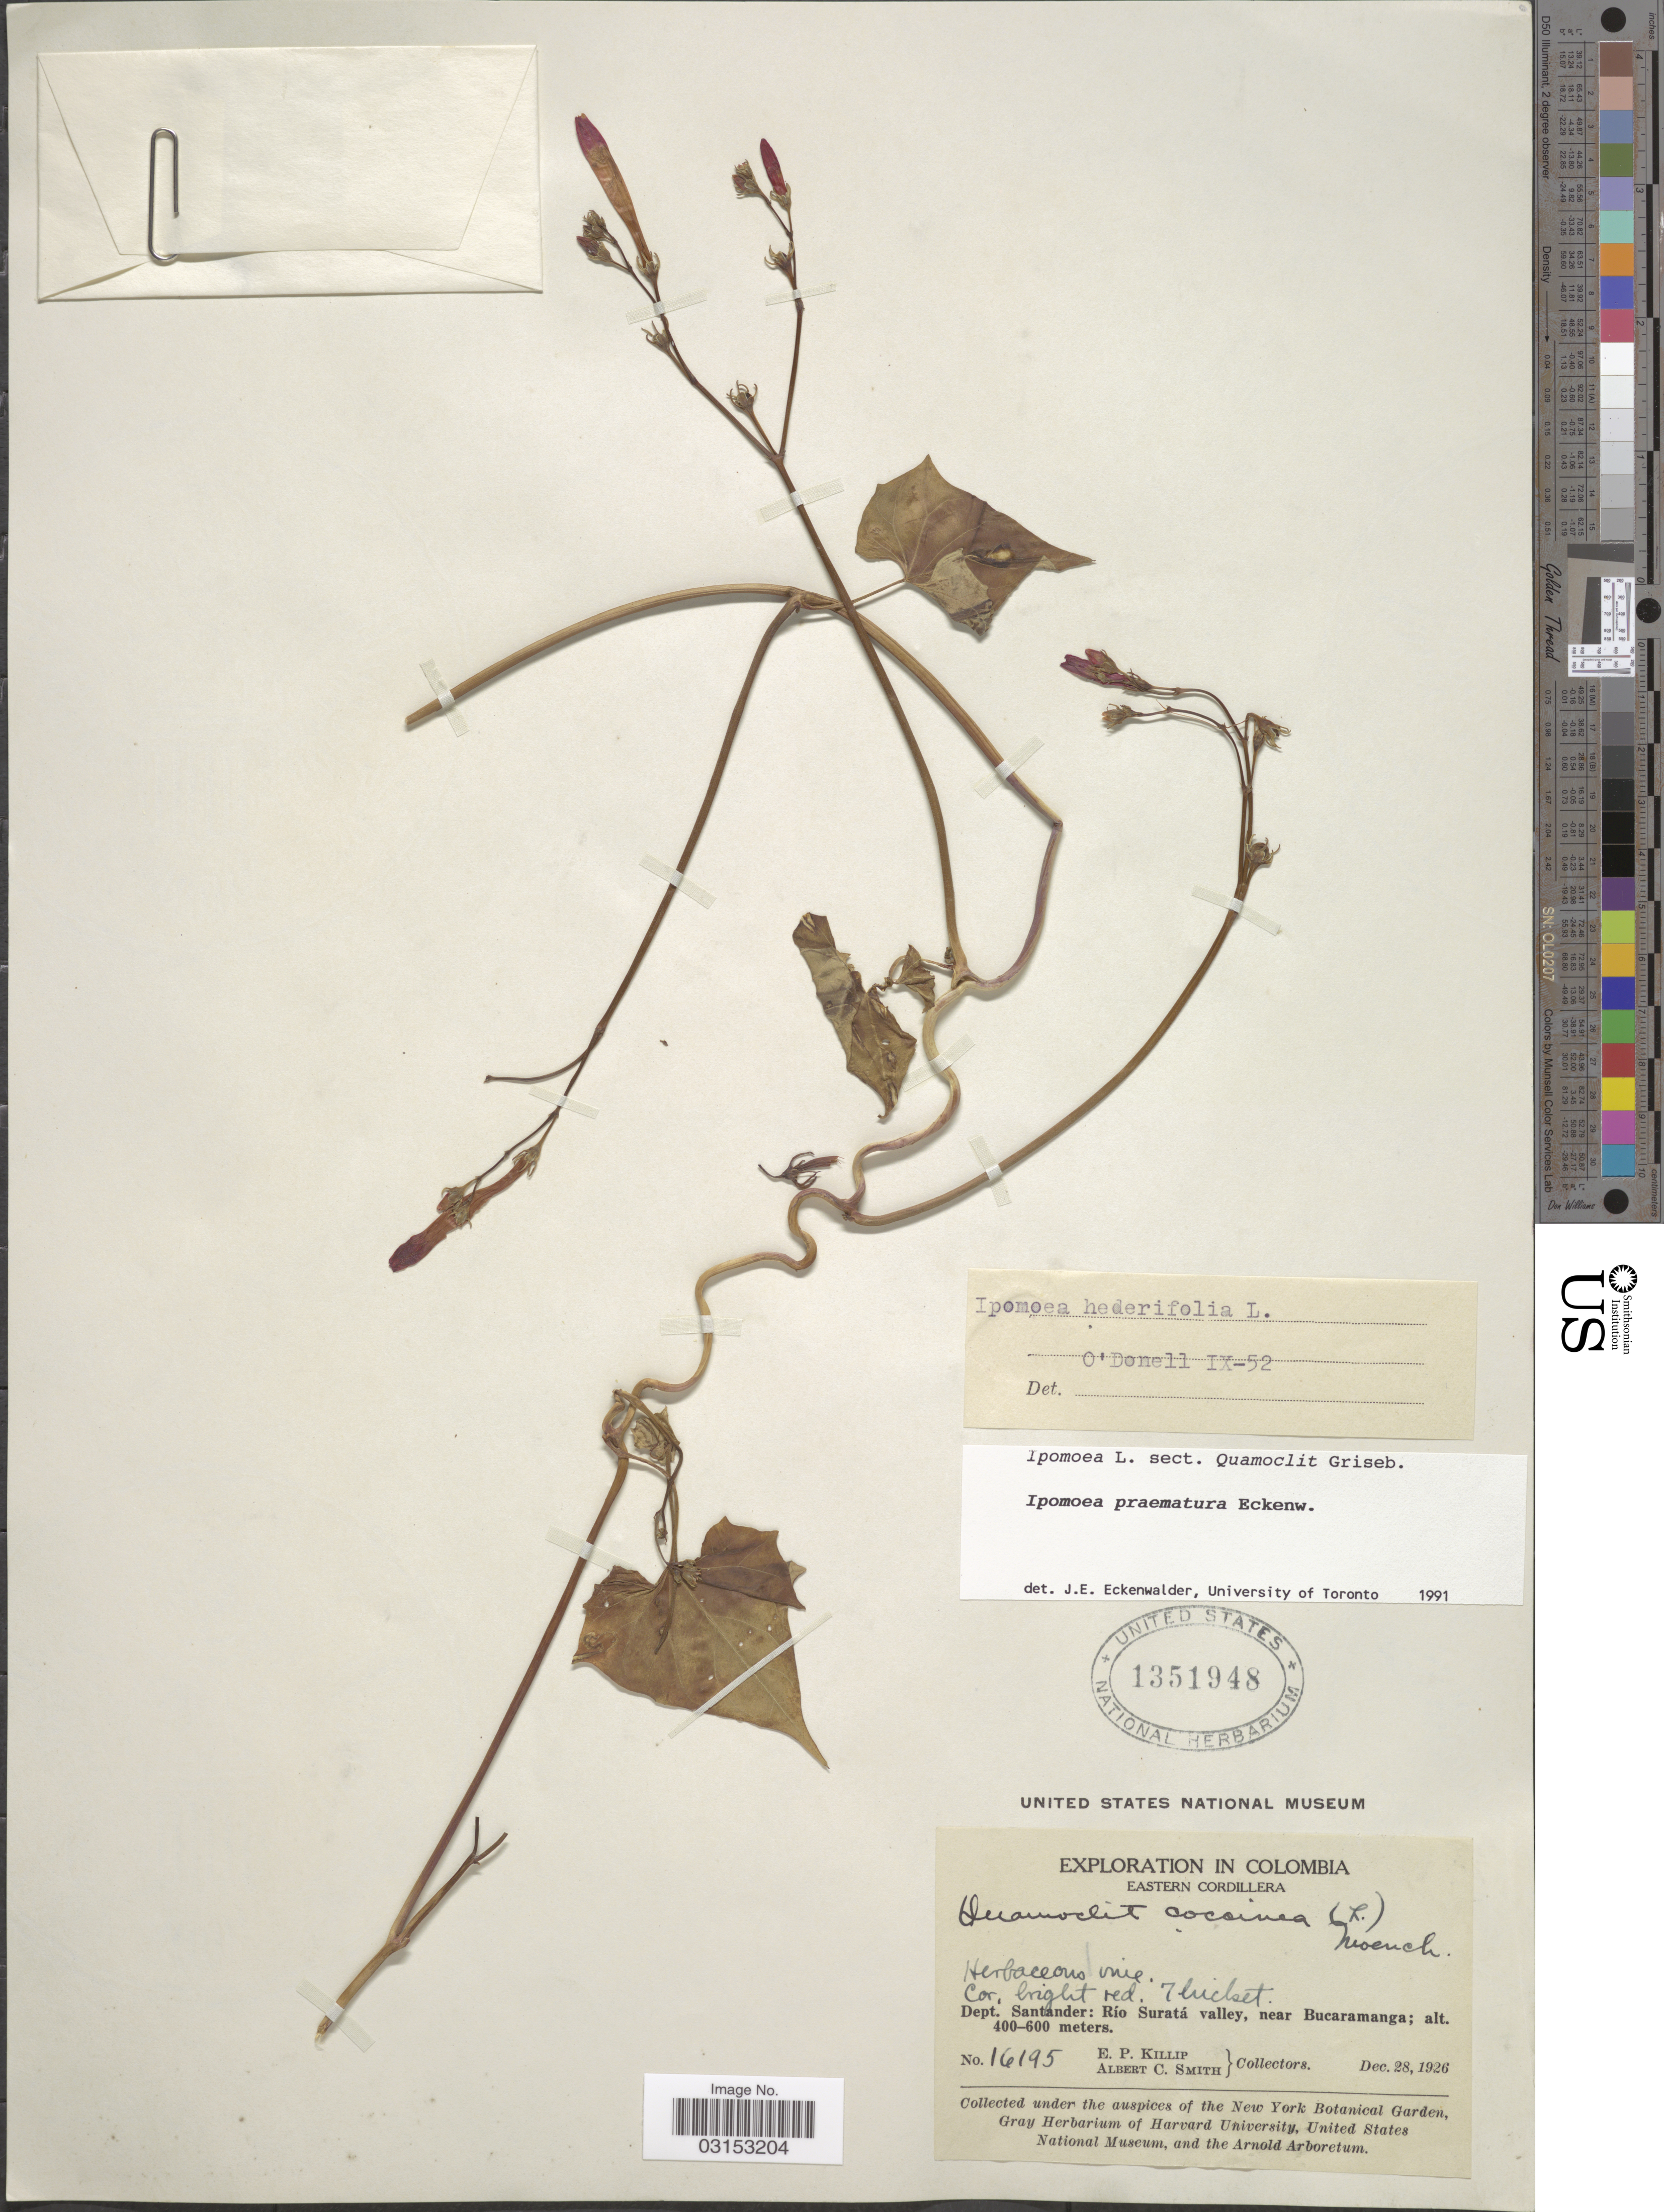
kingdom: Plantae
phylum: Tracheophyta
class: Magnoliopsida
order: Solanales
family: Convolvulaceae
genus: Ipomoea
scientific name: Ipomoea praematura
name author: Eckenw.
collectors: E. P. Killip & A. C. Smith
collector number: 16195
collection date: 1926-12-28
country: Colombia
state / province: Santander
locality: Dept. Santander: Río Suratá valley, near Bucaramanga.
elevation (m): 400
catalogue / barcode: US 1351948